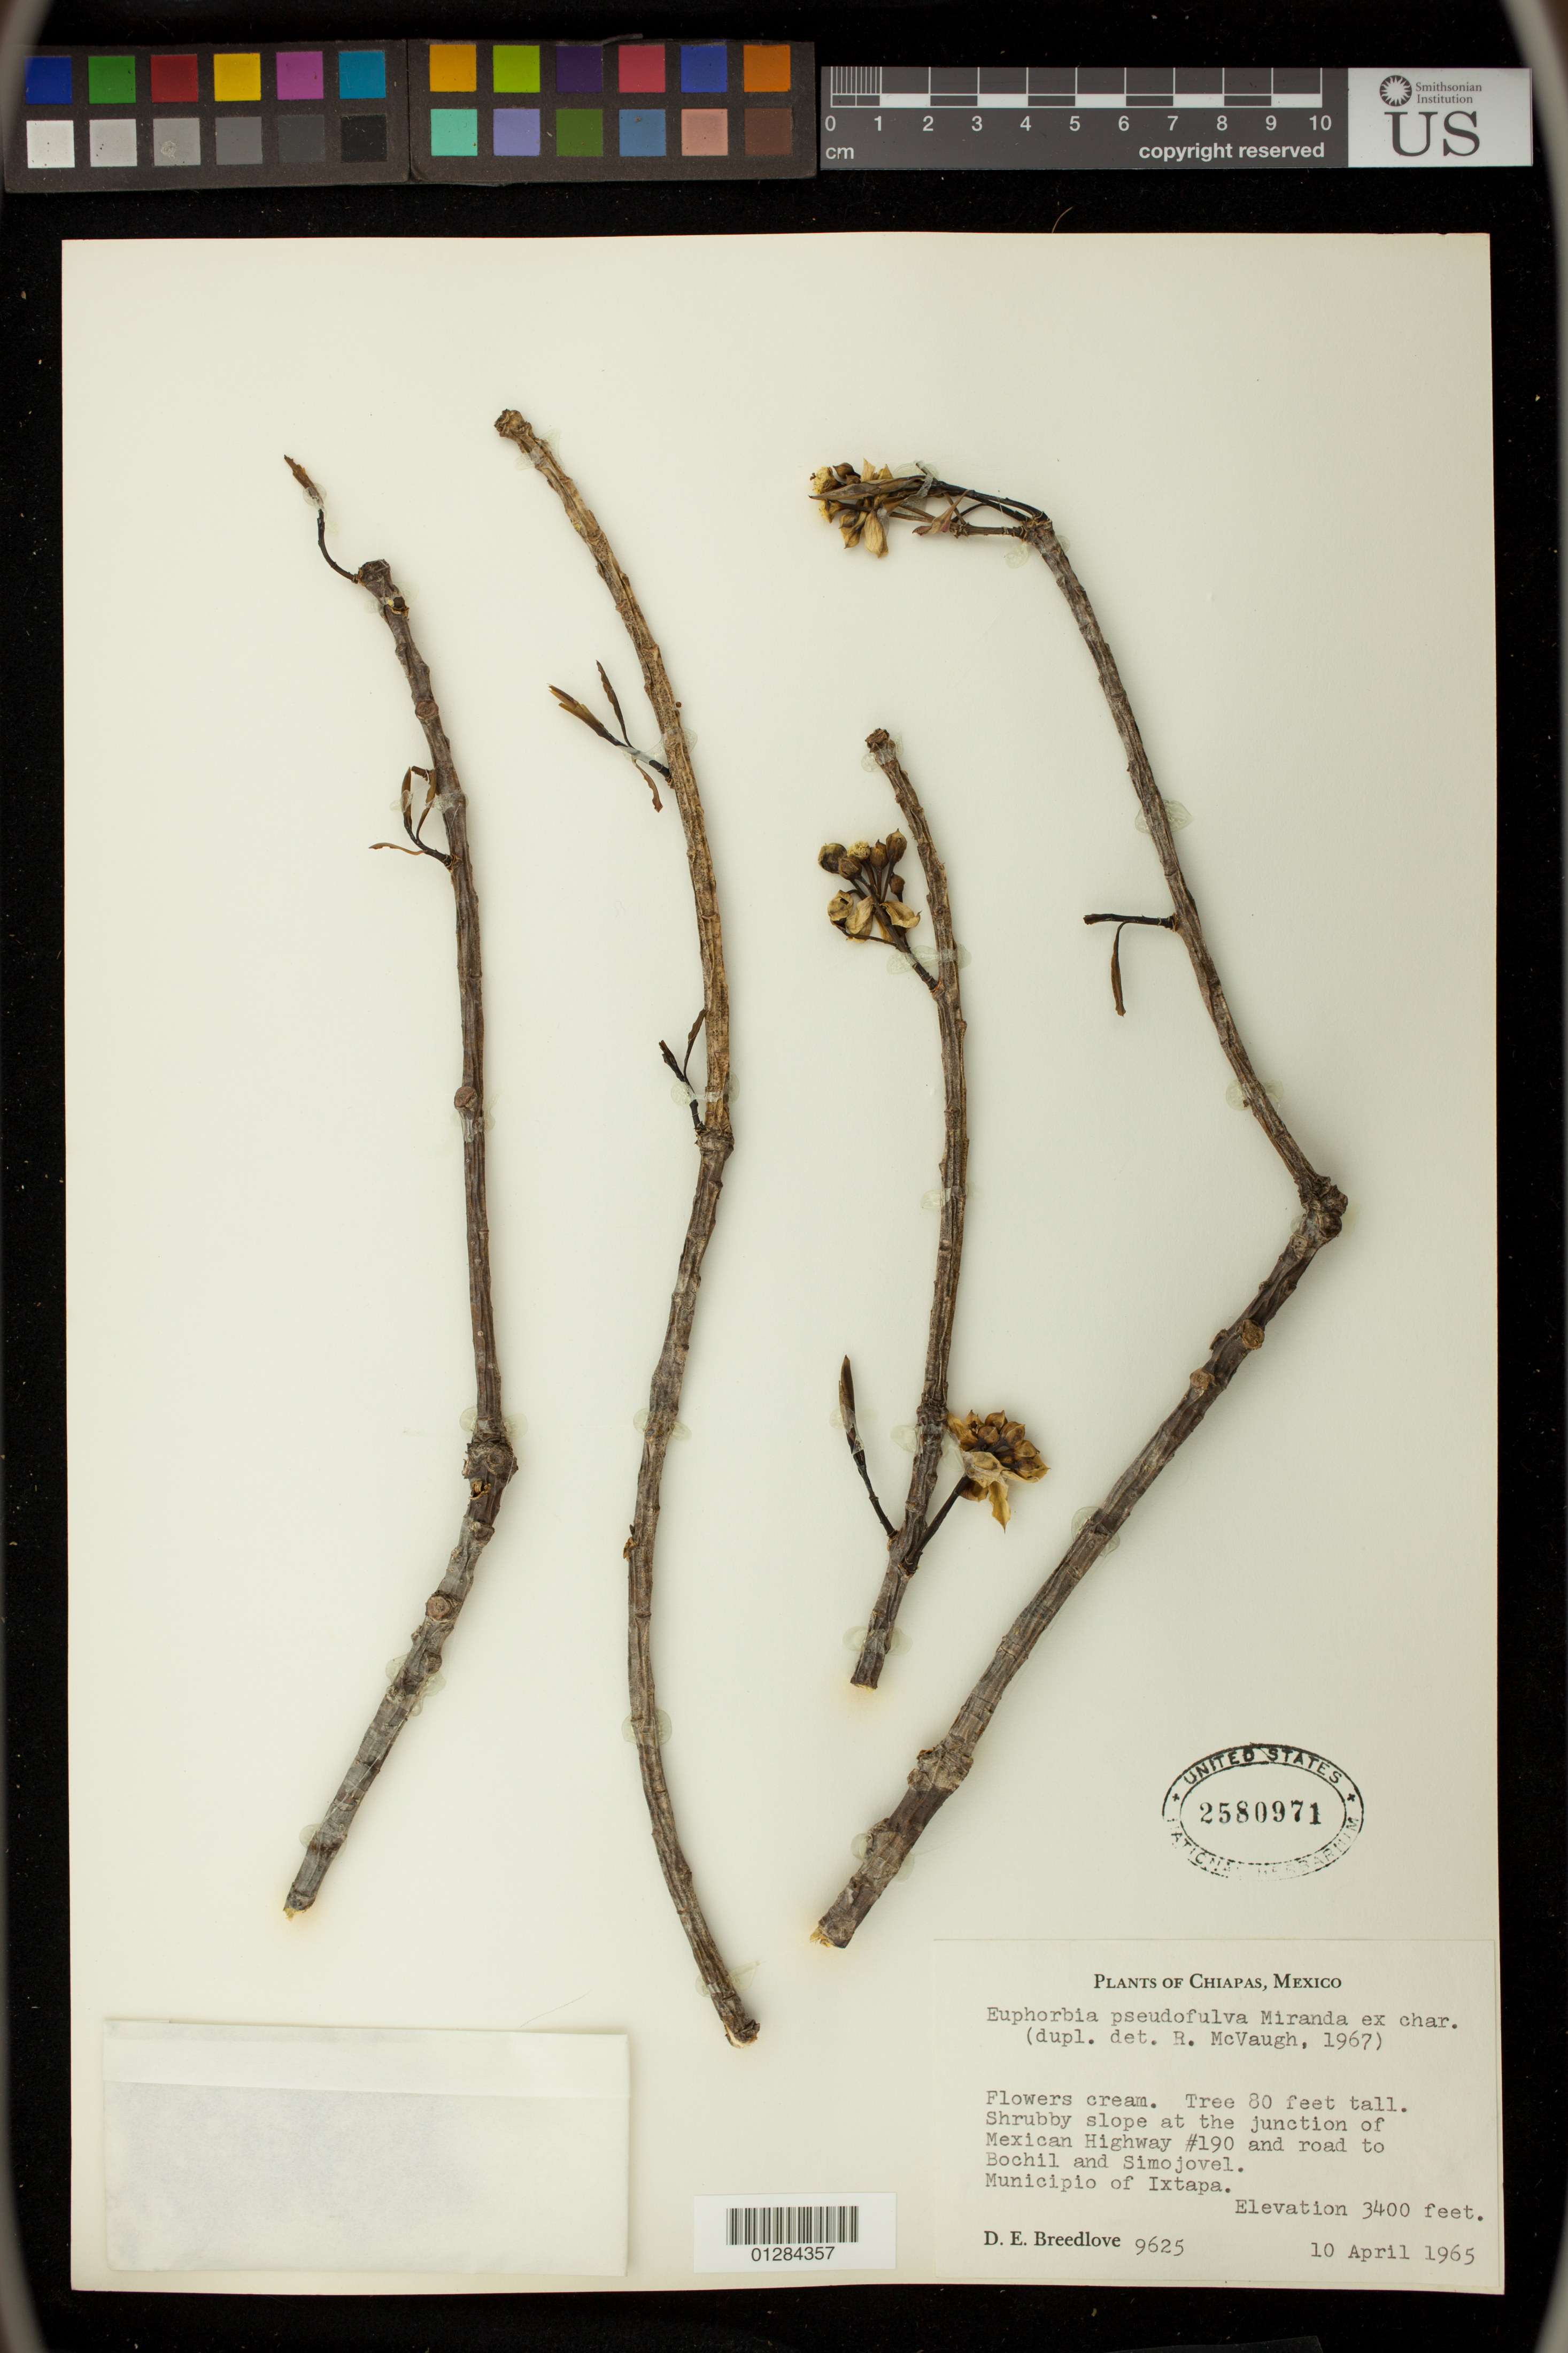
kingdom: Plantae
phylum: Tracheophyta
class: Magnoliopsida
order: Malpighiales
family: Euphorbiaceae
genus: Euphorbia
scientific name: Euphorbia pseudofulva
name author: Miranda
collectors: D. E. Breedlove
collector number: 9625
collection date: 1965-04-10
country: Mexico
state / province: Chiapas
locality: At the junction of Mexican Highway #190 and road to Bochil and Simojovel. Municipio of Ixtapa.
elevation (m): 1036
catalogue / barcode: US 2580971